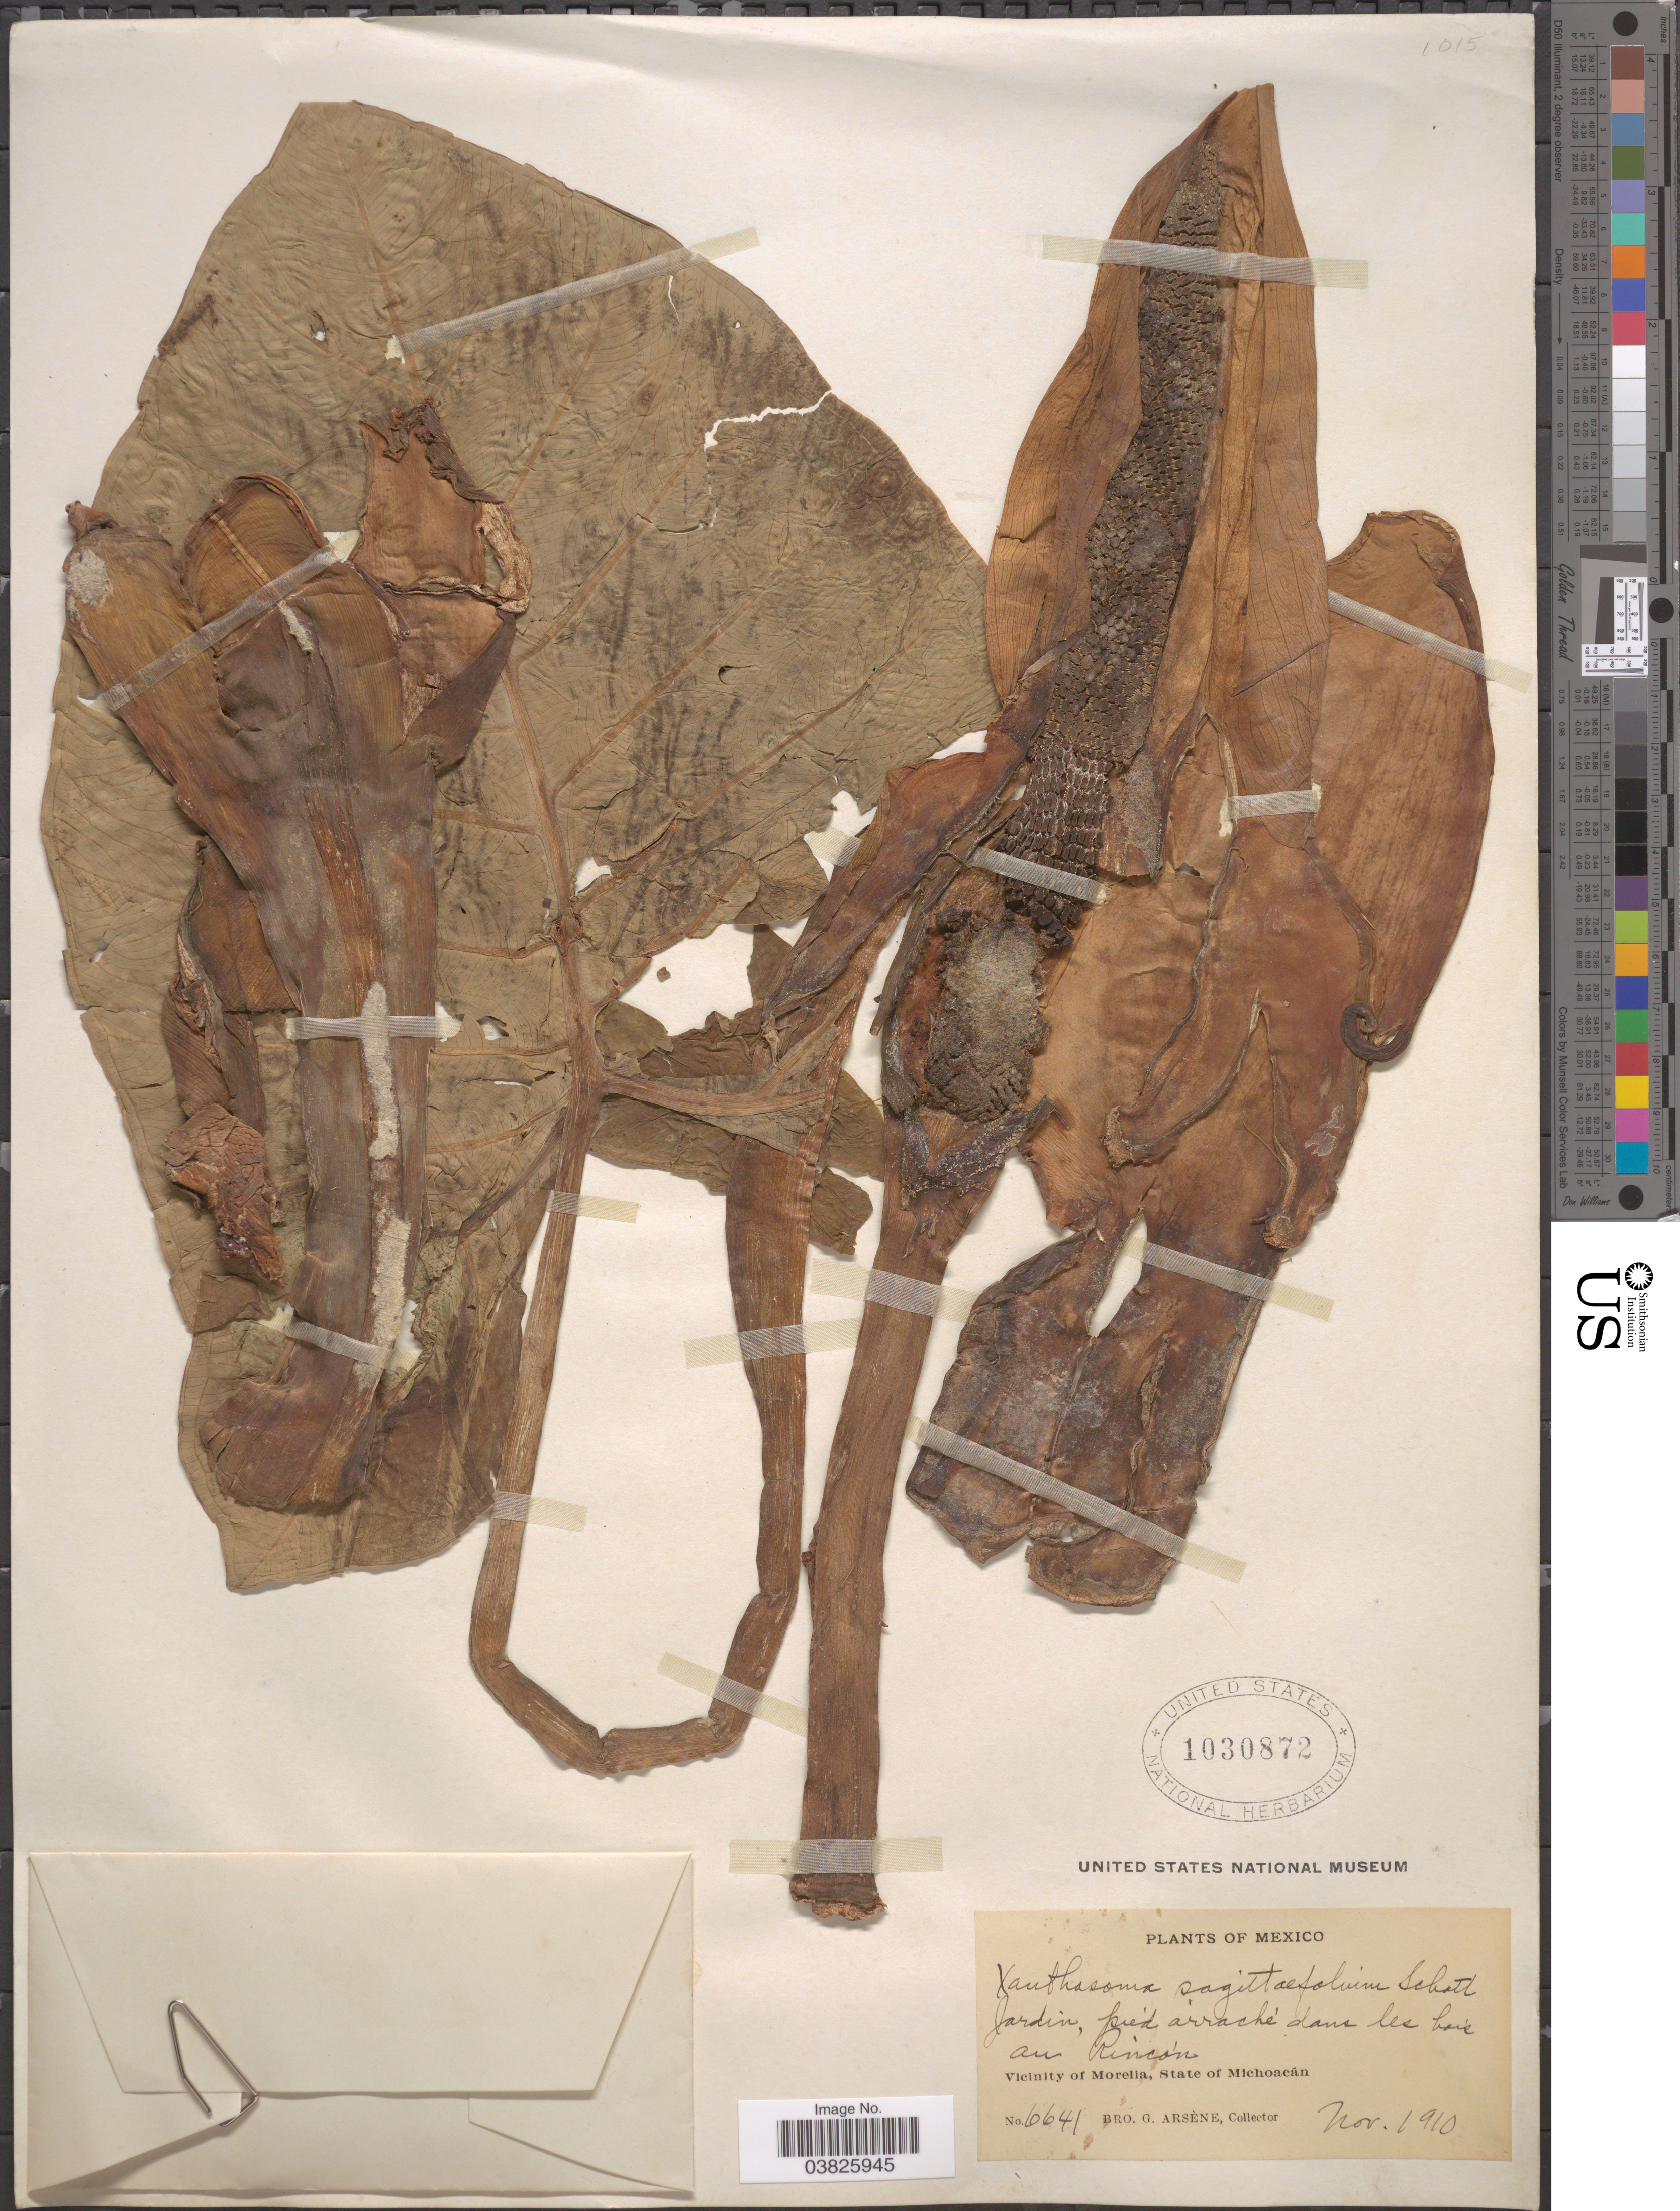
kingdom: Plantae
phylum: Tracheophyta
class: Liliopsida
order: Alismatales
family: Araceae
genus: Xanthosoma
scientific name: Xanthosoma sagittifolium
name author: (L.) Schott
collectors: Bro. G. Arsène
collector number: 6641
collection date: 1910-11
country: Mexico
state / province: Michoacán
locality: Jardin, pied arrache dans les bois au Rincón. Vicinity of Morelia.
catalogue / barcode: US 1030872